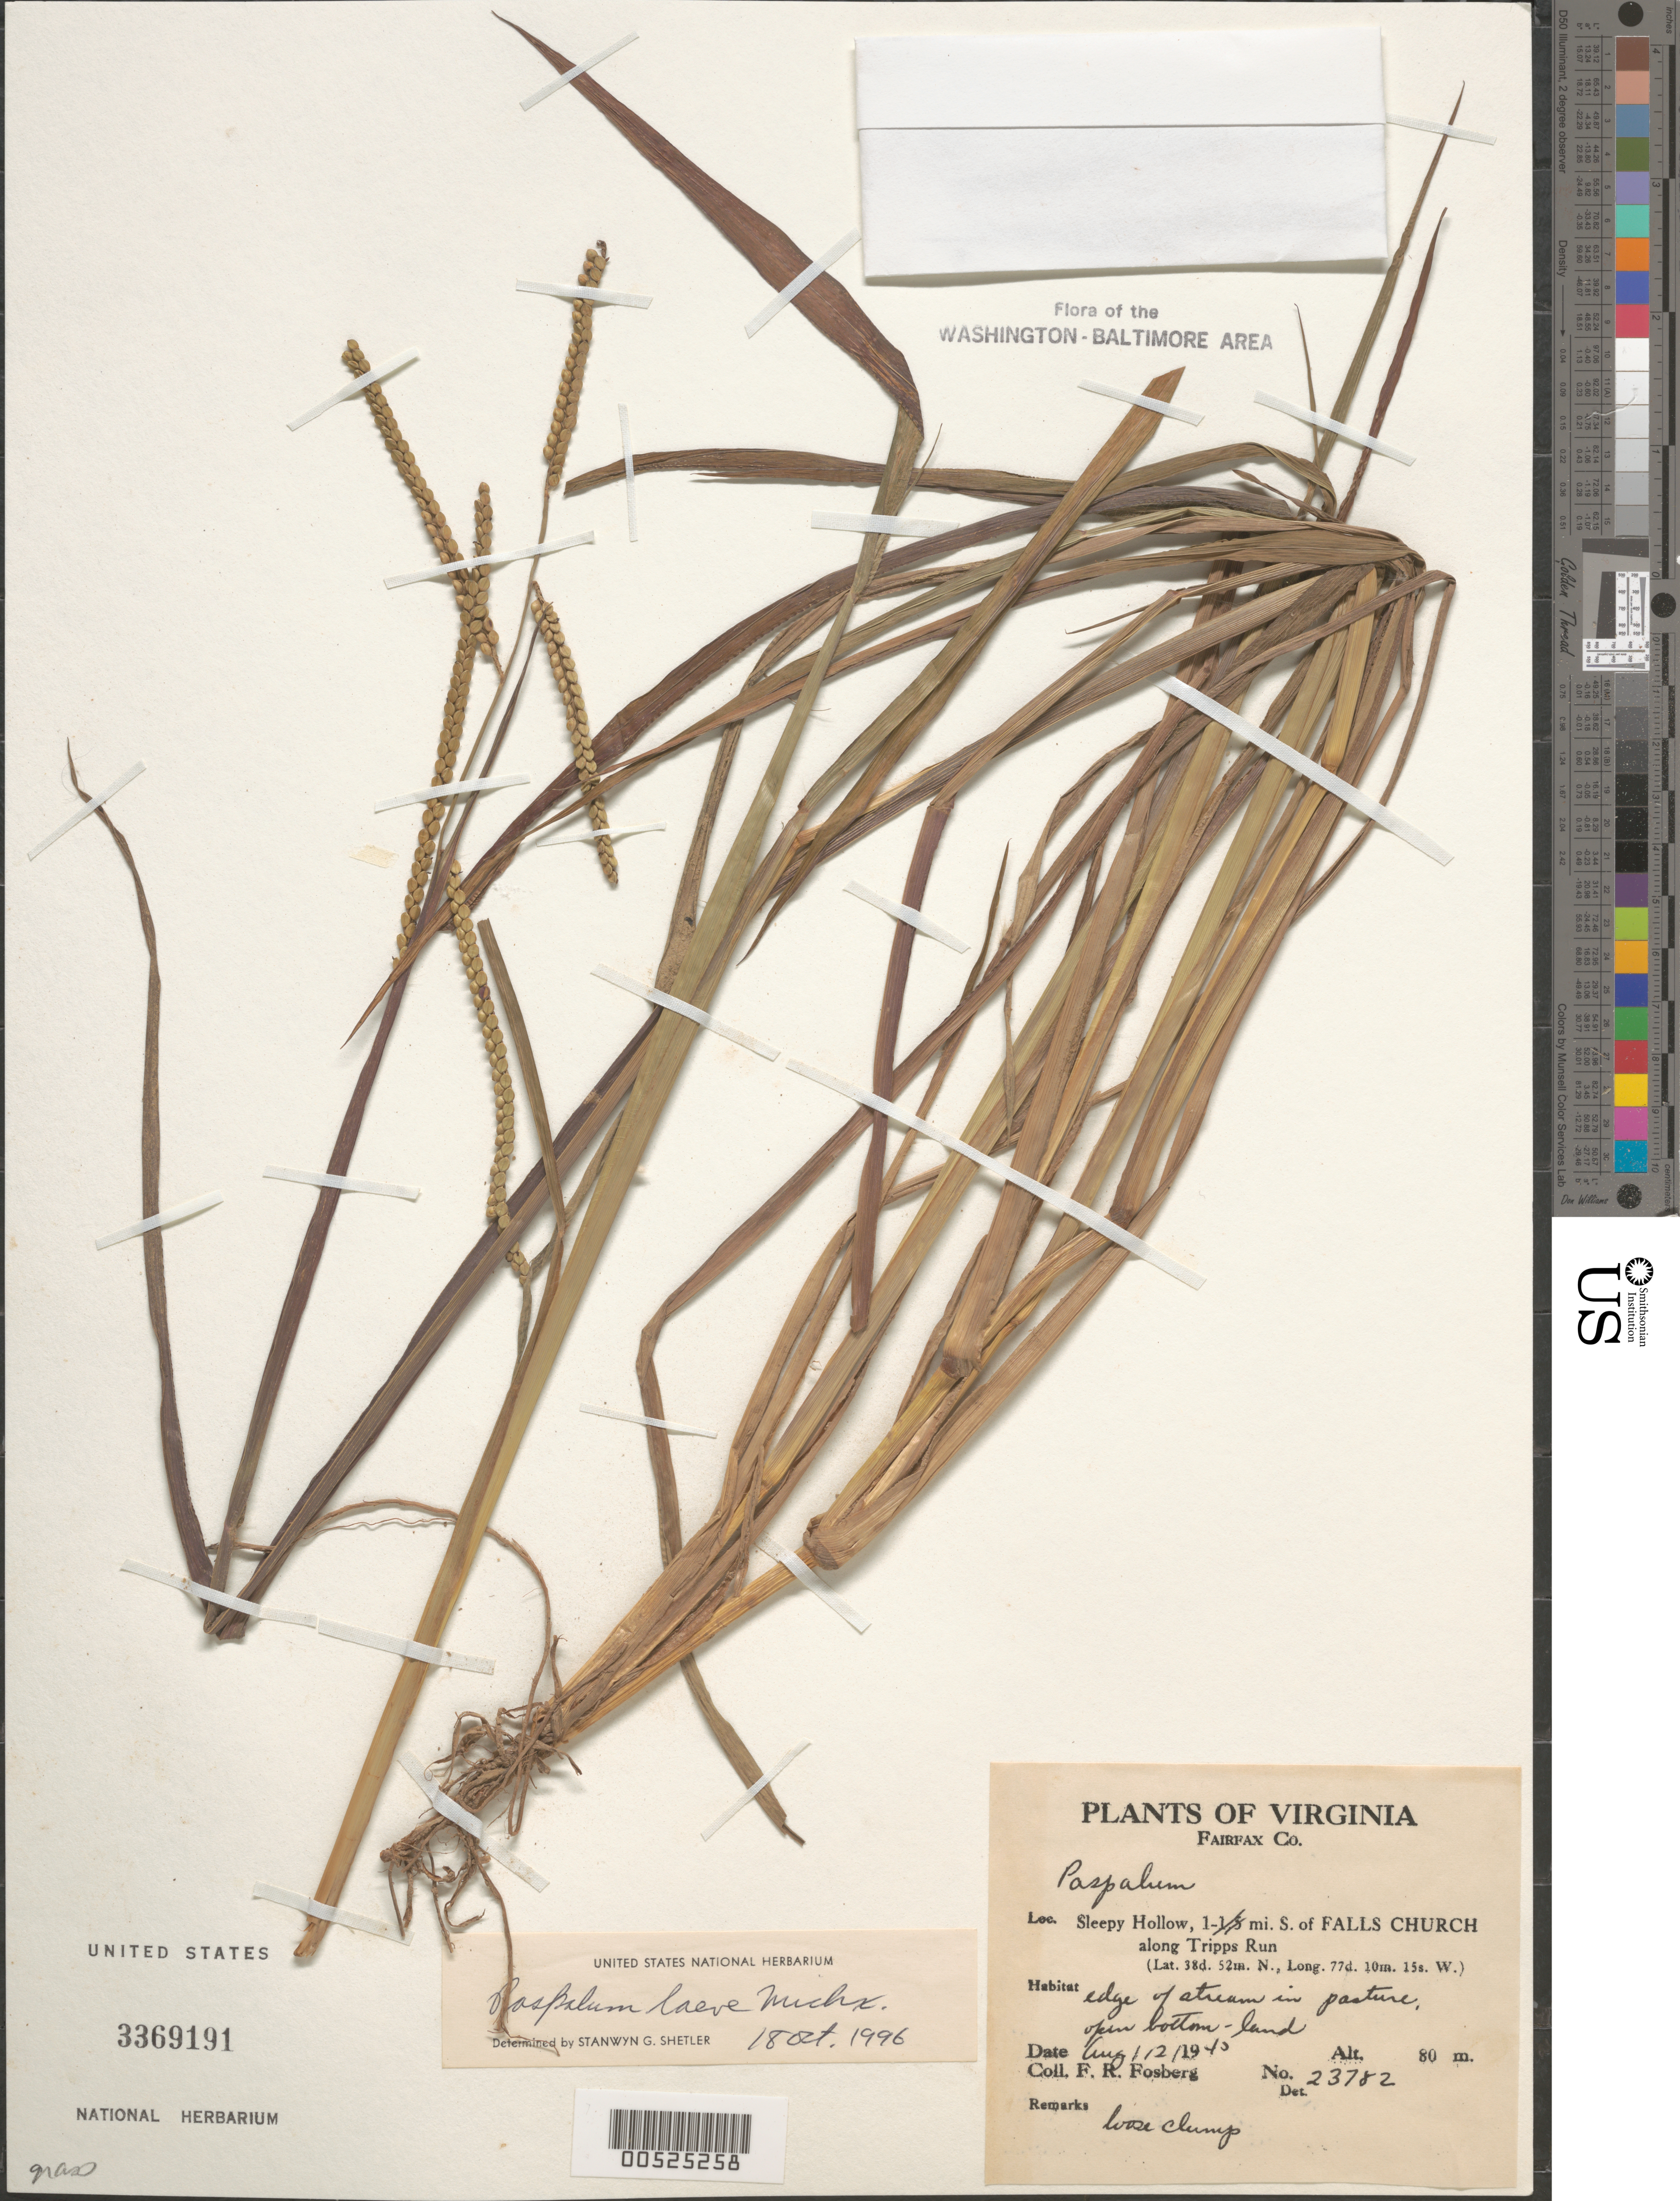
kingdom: Plantae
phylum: Tracheophyta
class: Liliopsida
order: Poales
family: Poaceae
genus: Paspalum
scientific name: Paspalum laeve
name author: Michx.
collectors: F. R. Fosberg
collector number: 23782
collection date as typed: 12 Aug 1945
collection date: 1945-08-12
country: United States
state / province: Virginia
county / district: Fairfax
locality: Sleepy Hollow, 1 mi. S of Falls Church along Tripps Run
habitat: Edge of stream in pasture, open bottomland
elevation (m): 80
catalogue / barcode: US 3369191